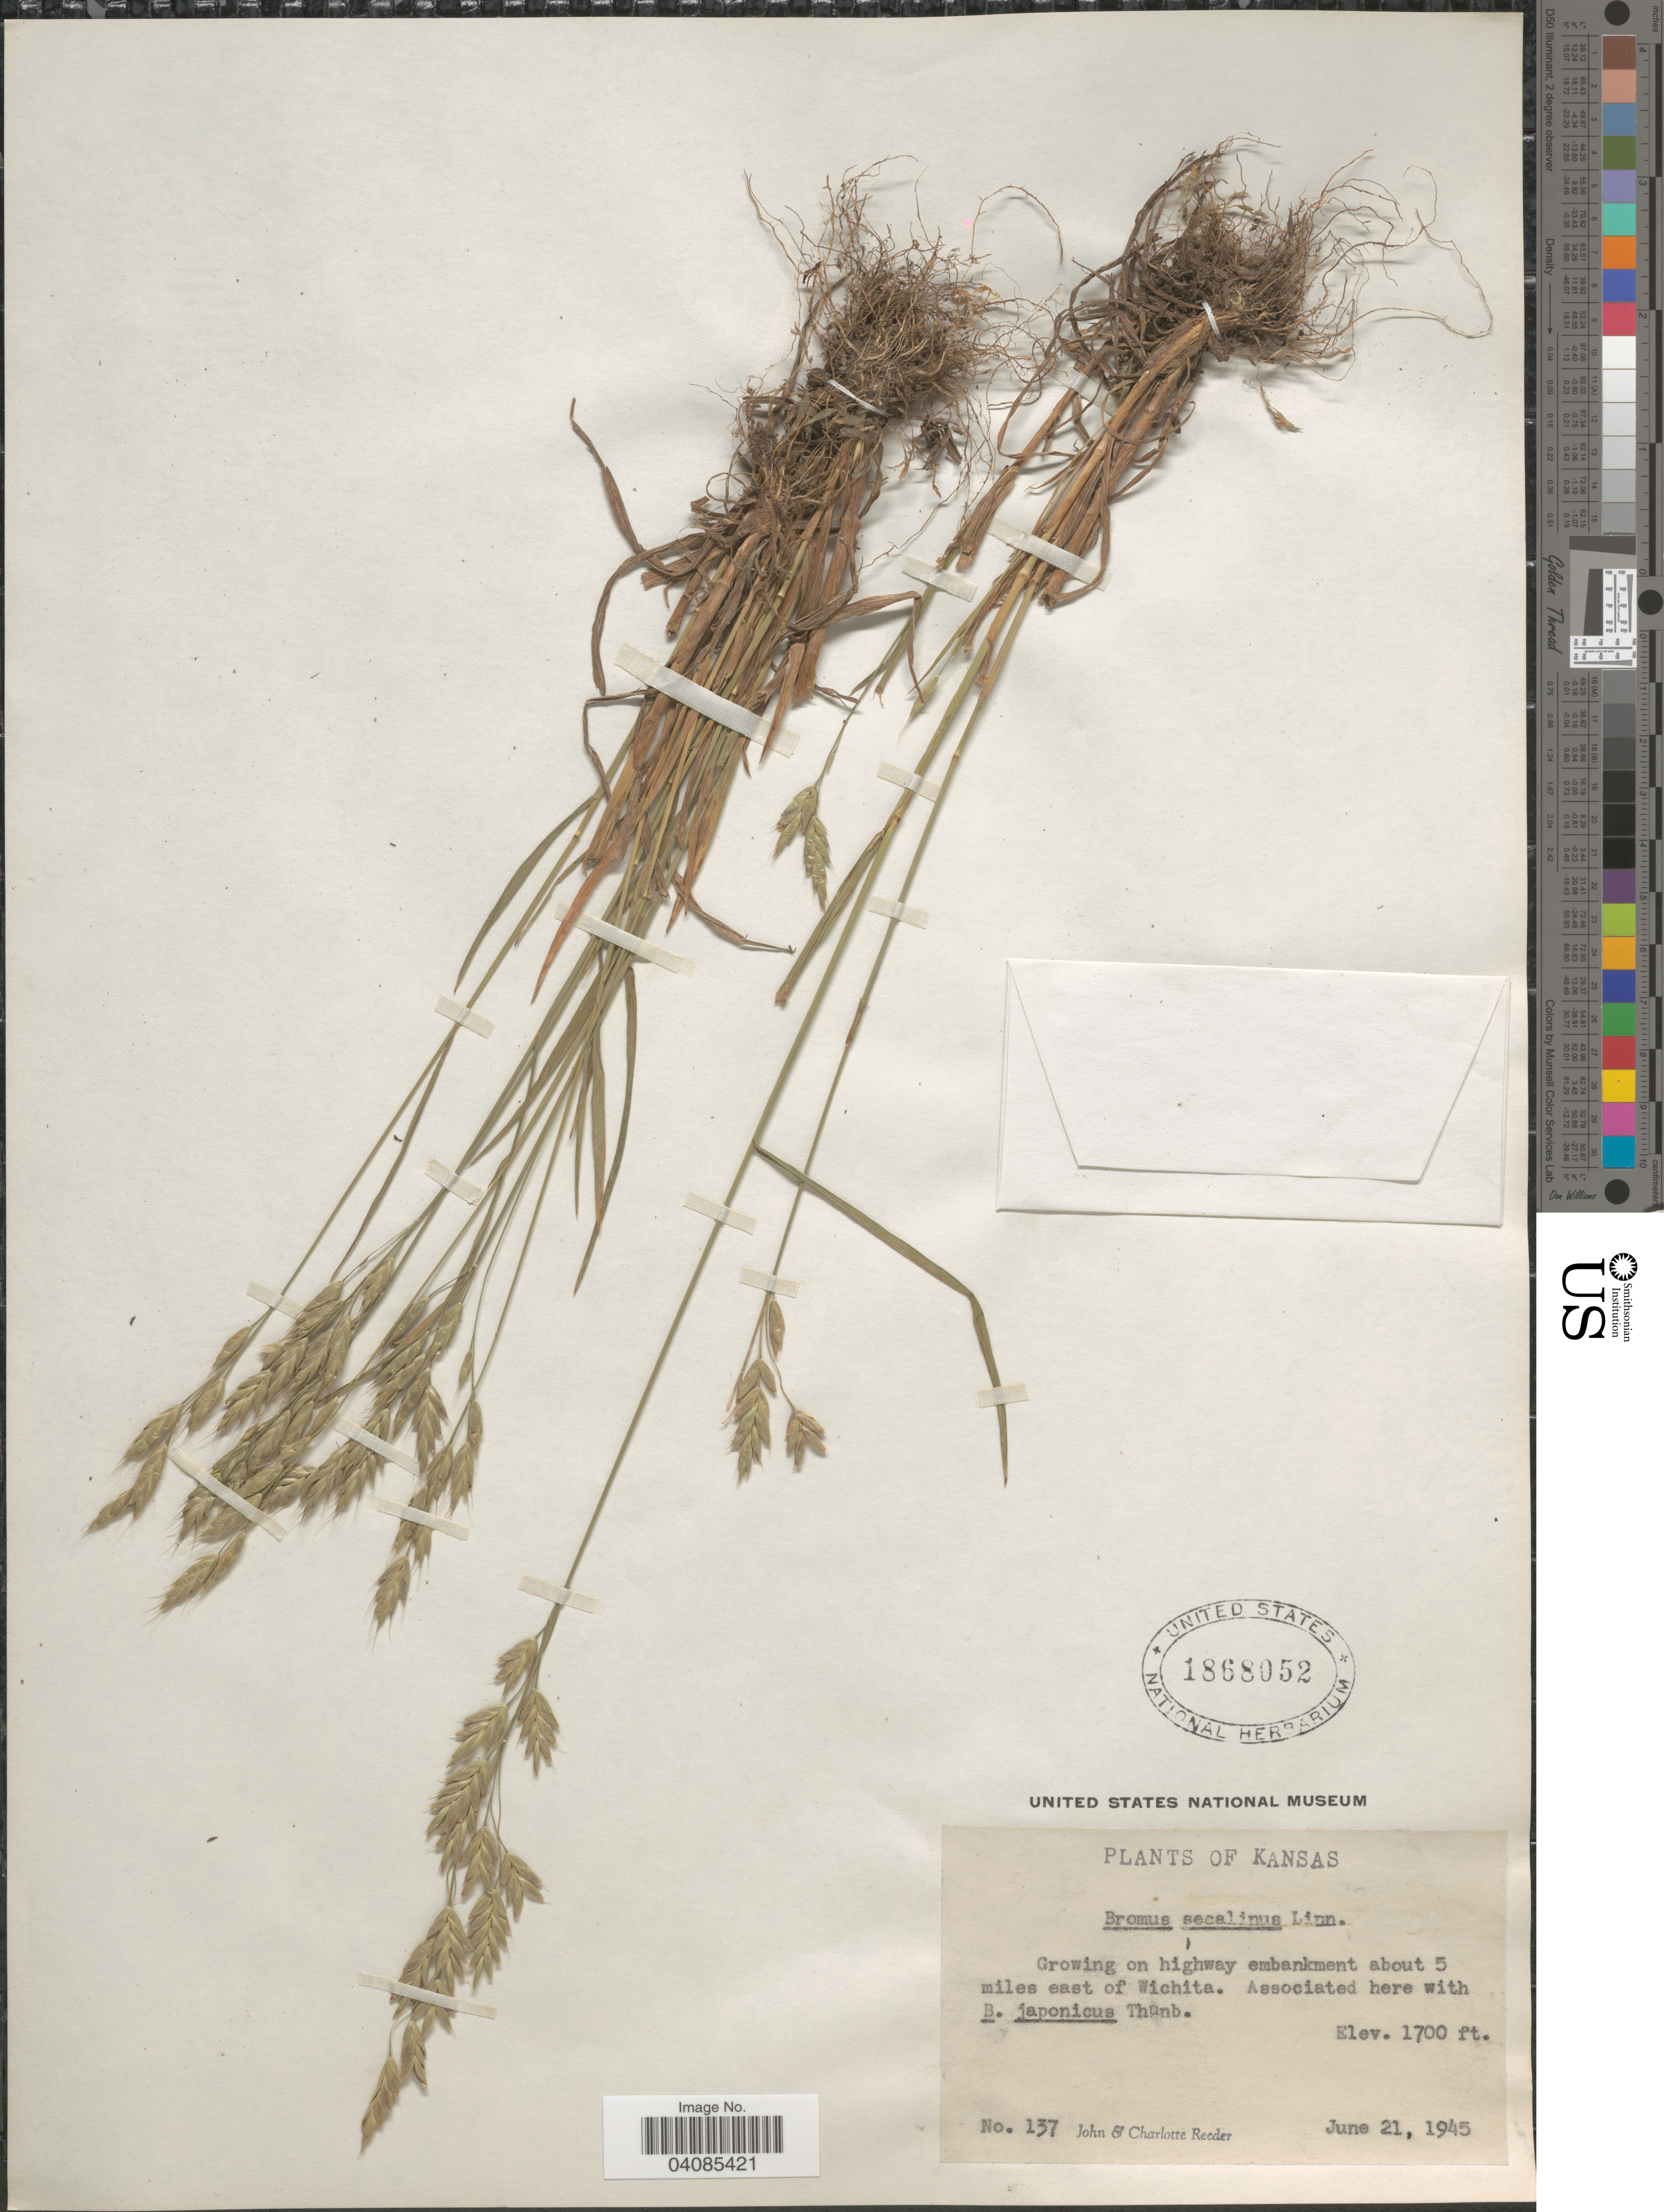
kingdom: Plantae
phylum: Tracheophyta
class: Liliopsida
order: Poales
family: Poaceae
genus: Bromus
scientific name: Bromus secalinus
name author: L.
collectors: J. R. Reeder & C. G. Reeder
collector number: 137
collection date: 1945-06-21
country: United States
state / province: Kansas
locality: On highway embankment about 5 miles east of Wichita.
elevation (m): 518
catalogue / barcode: US 1868052